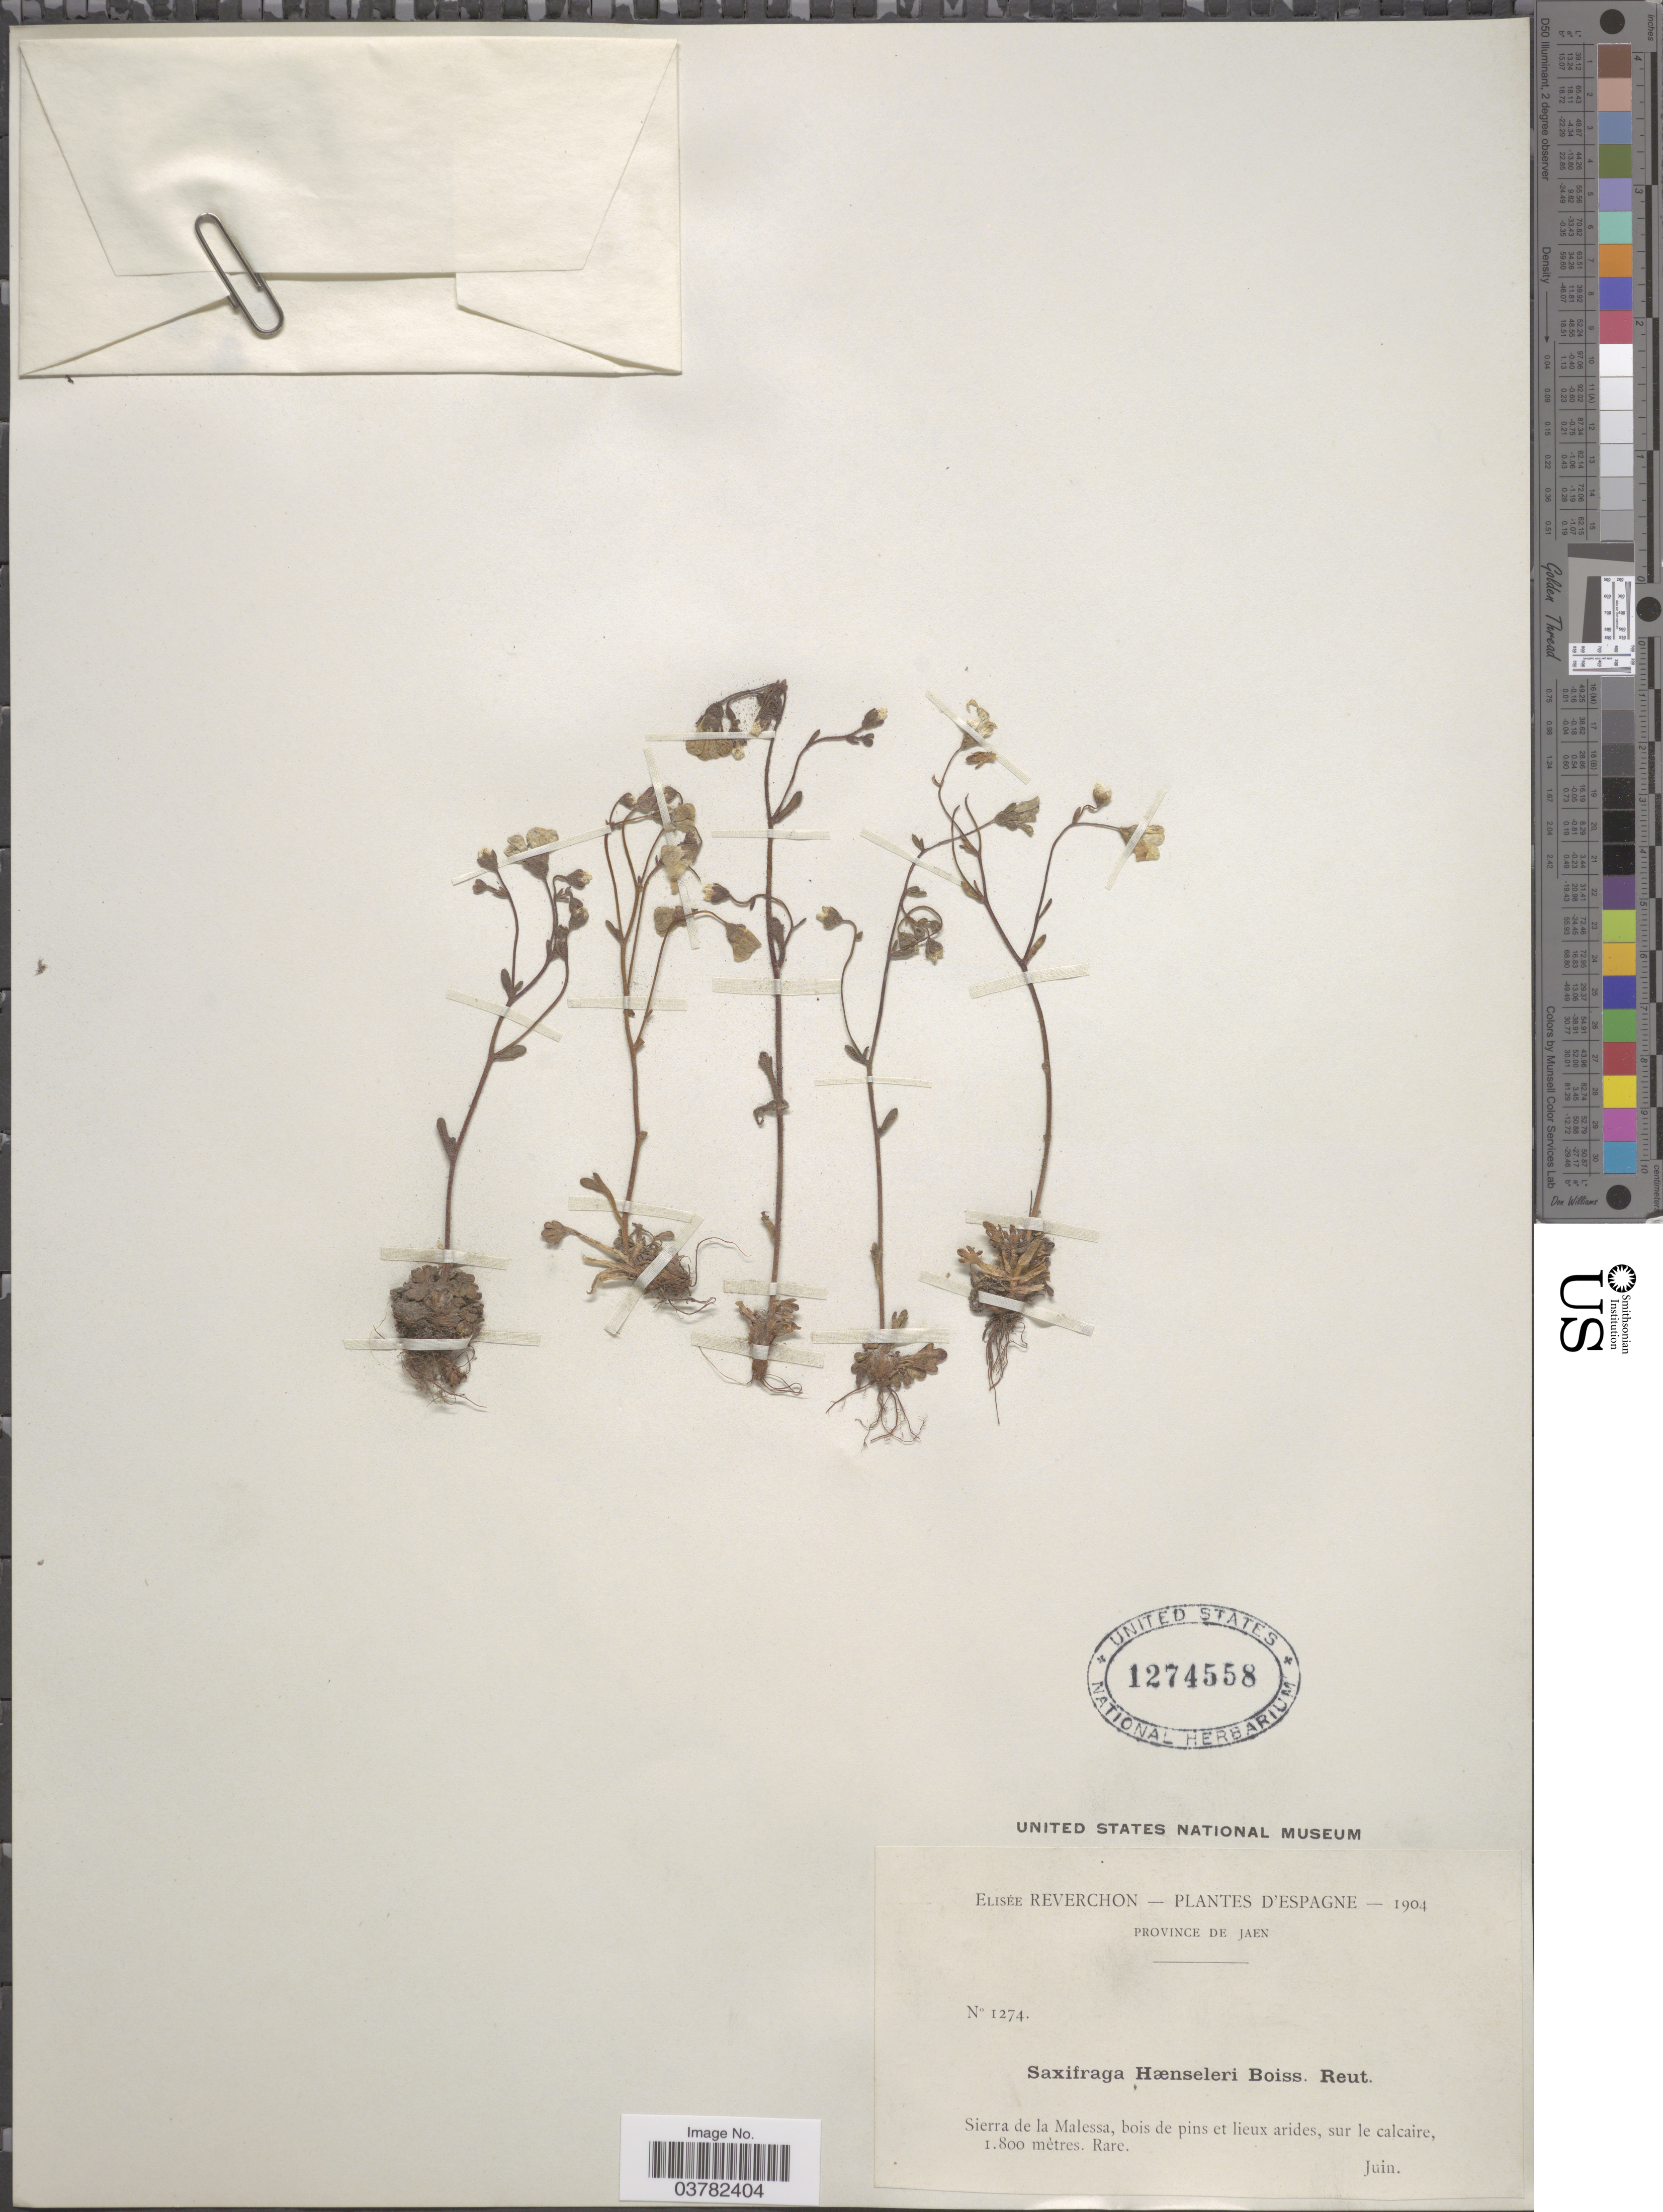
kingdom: Plantae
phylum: Tracheophyta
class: Magnoliopsida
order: Saxifragales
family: Saxifragaceae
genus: Saxifraga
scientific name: Saxifraga haenseleri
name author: Boiss. & Reut.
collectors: E. Reverchon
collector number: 1274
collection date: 1904-06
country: Spain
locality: D'Espagne - 1904. Province de Jaen. Sierra de la Malessa, bois de pins et lieux arides, sur le calcaire.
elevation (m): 1800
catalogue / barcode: US 1274558